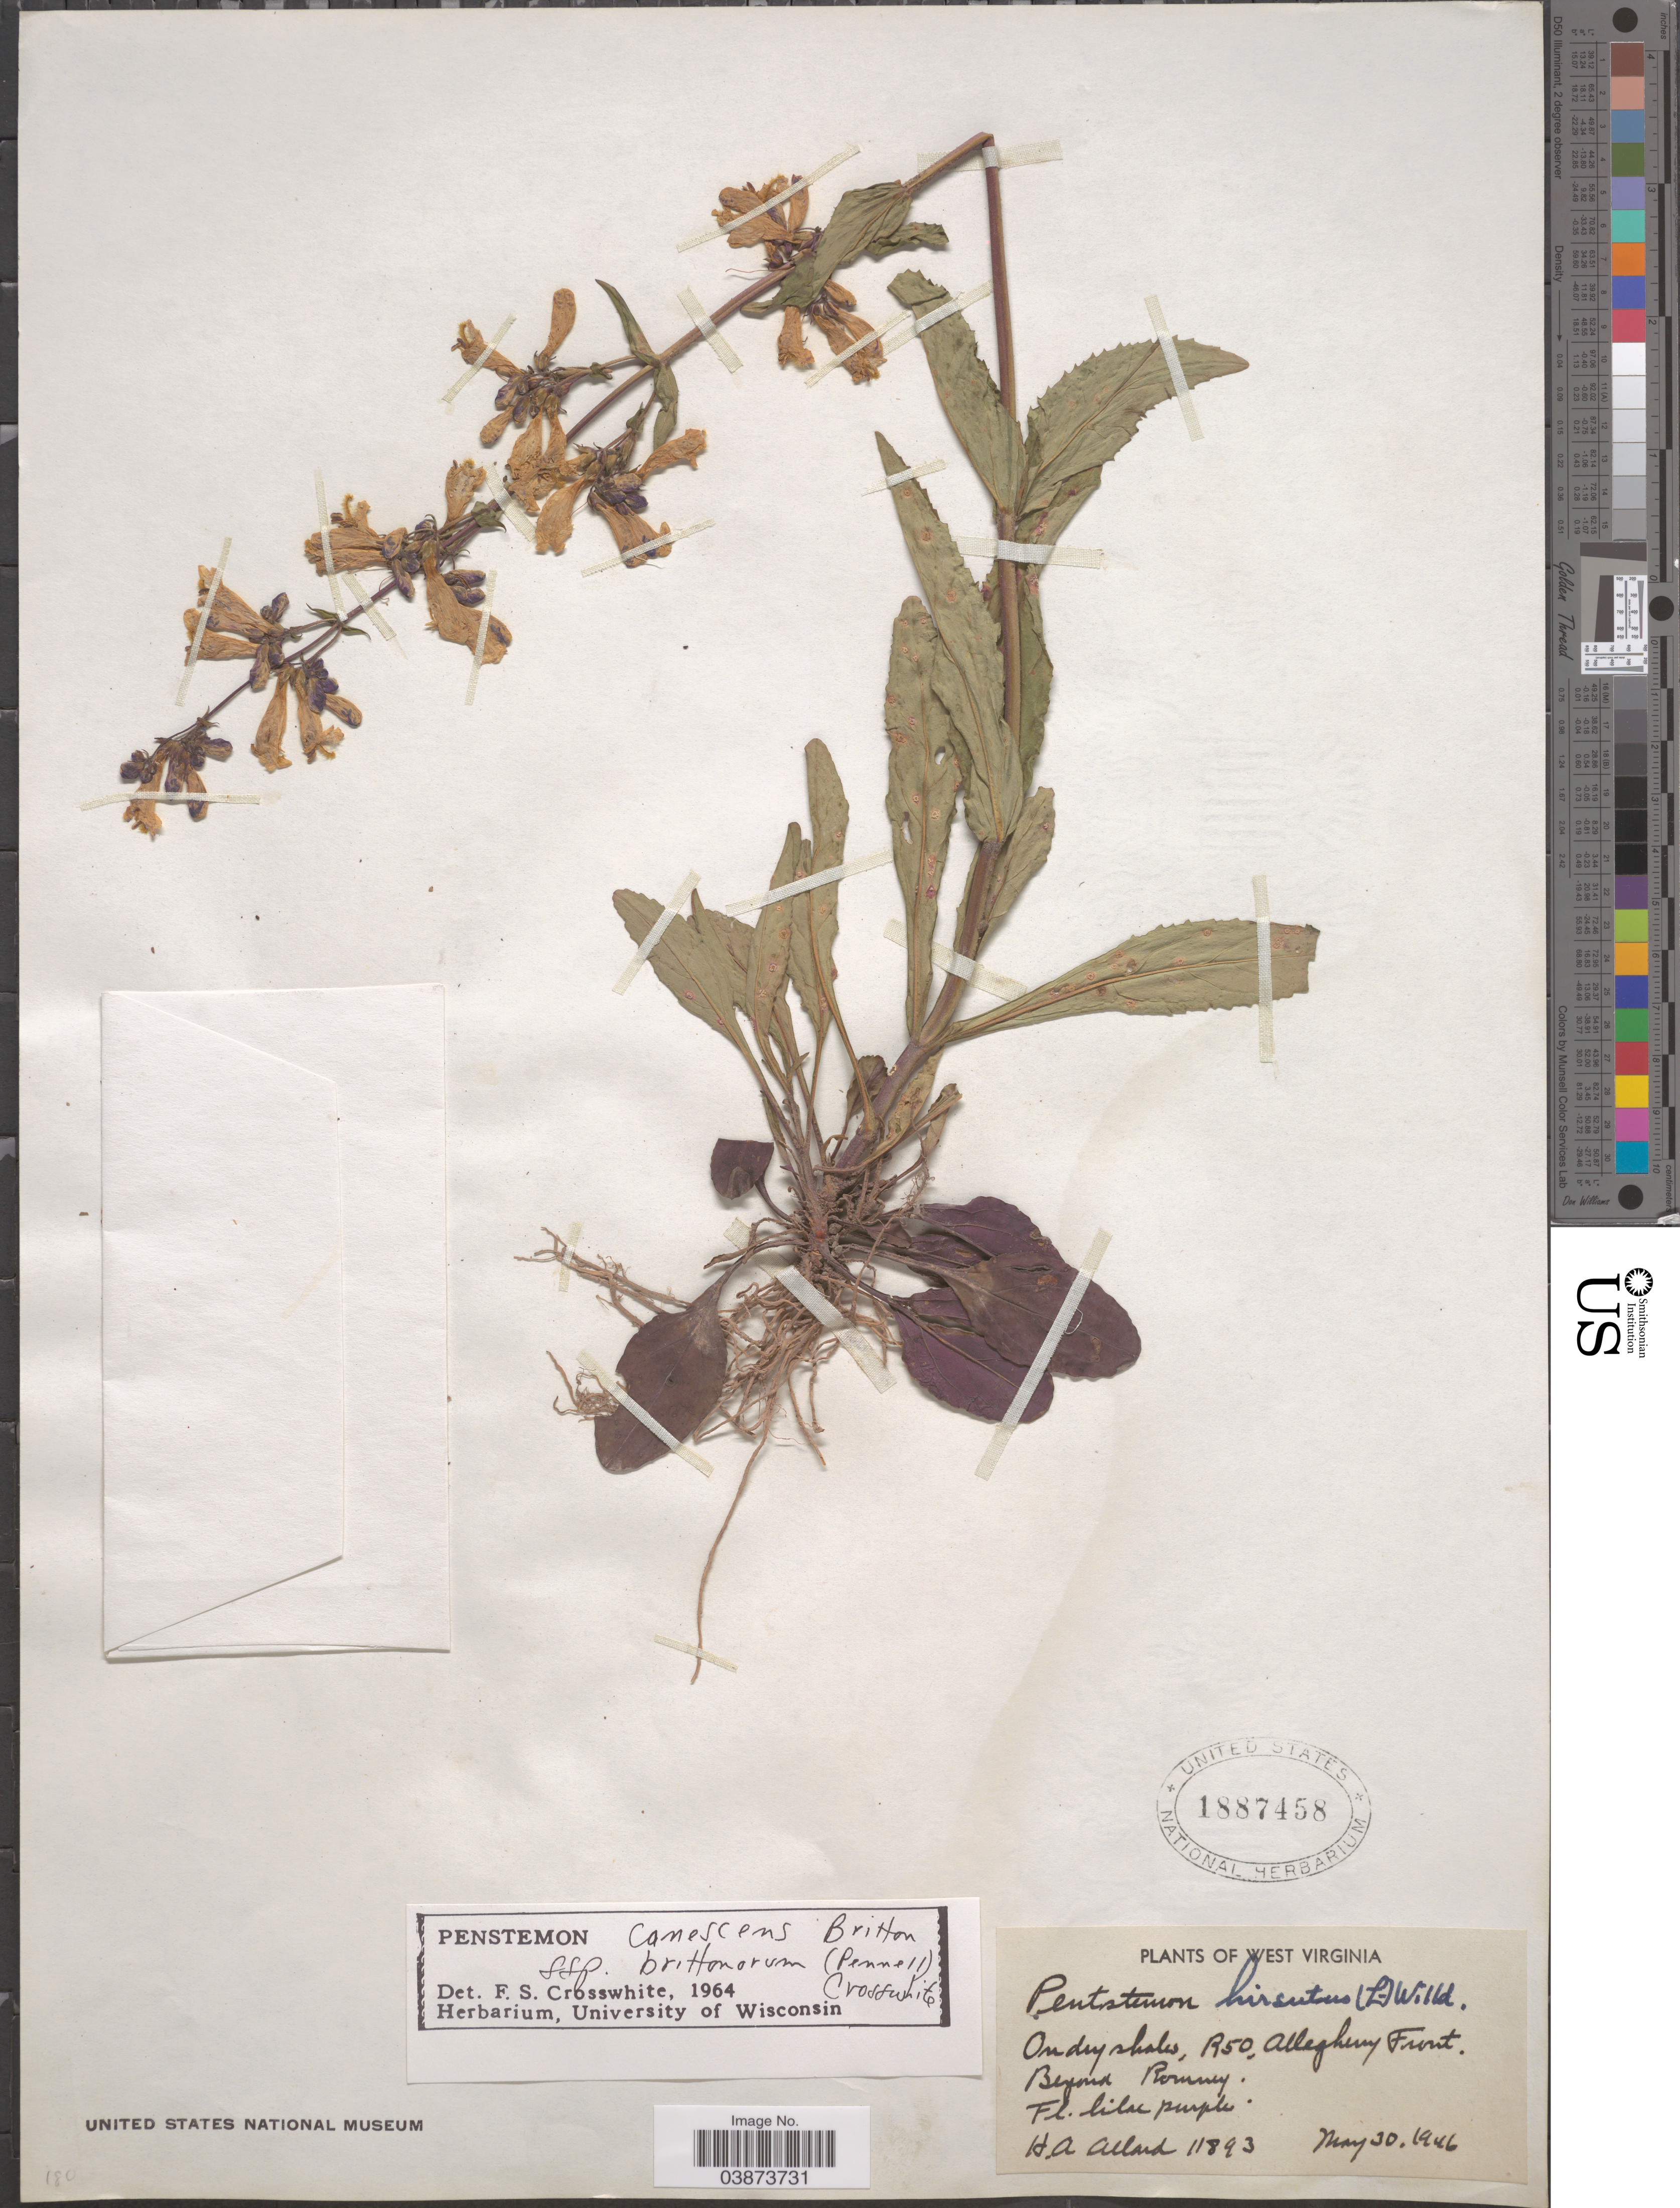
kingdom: Plantae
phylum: Tracheophyta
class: Magnoliopsida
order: Lamiales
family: Plantaginaceae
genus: Penstemon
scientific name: Penstemon brittoniorum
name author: Pennell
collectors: H. A. Allard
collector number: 11893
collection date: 1946-05-30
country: United States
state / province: West Virginia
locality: On dry shales, R50, Allegheny Front. Beyond Romney.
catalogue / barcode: US 1887458